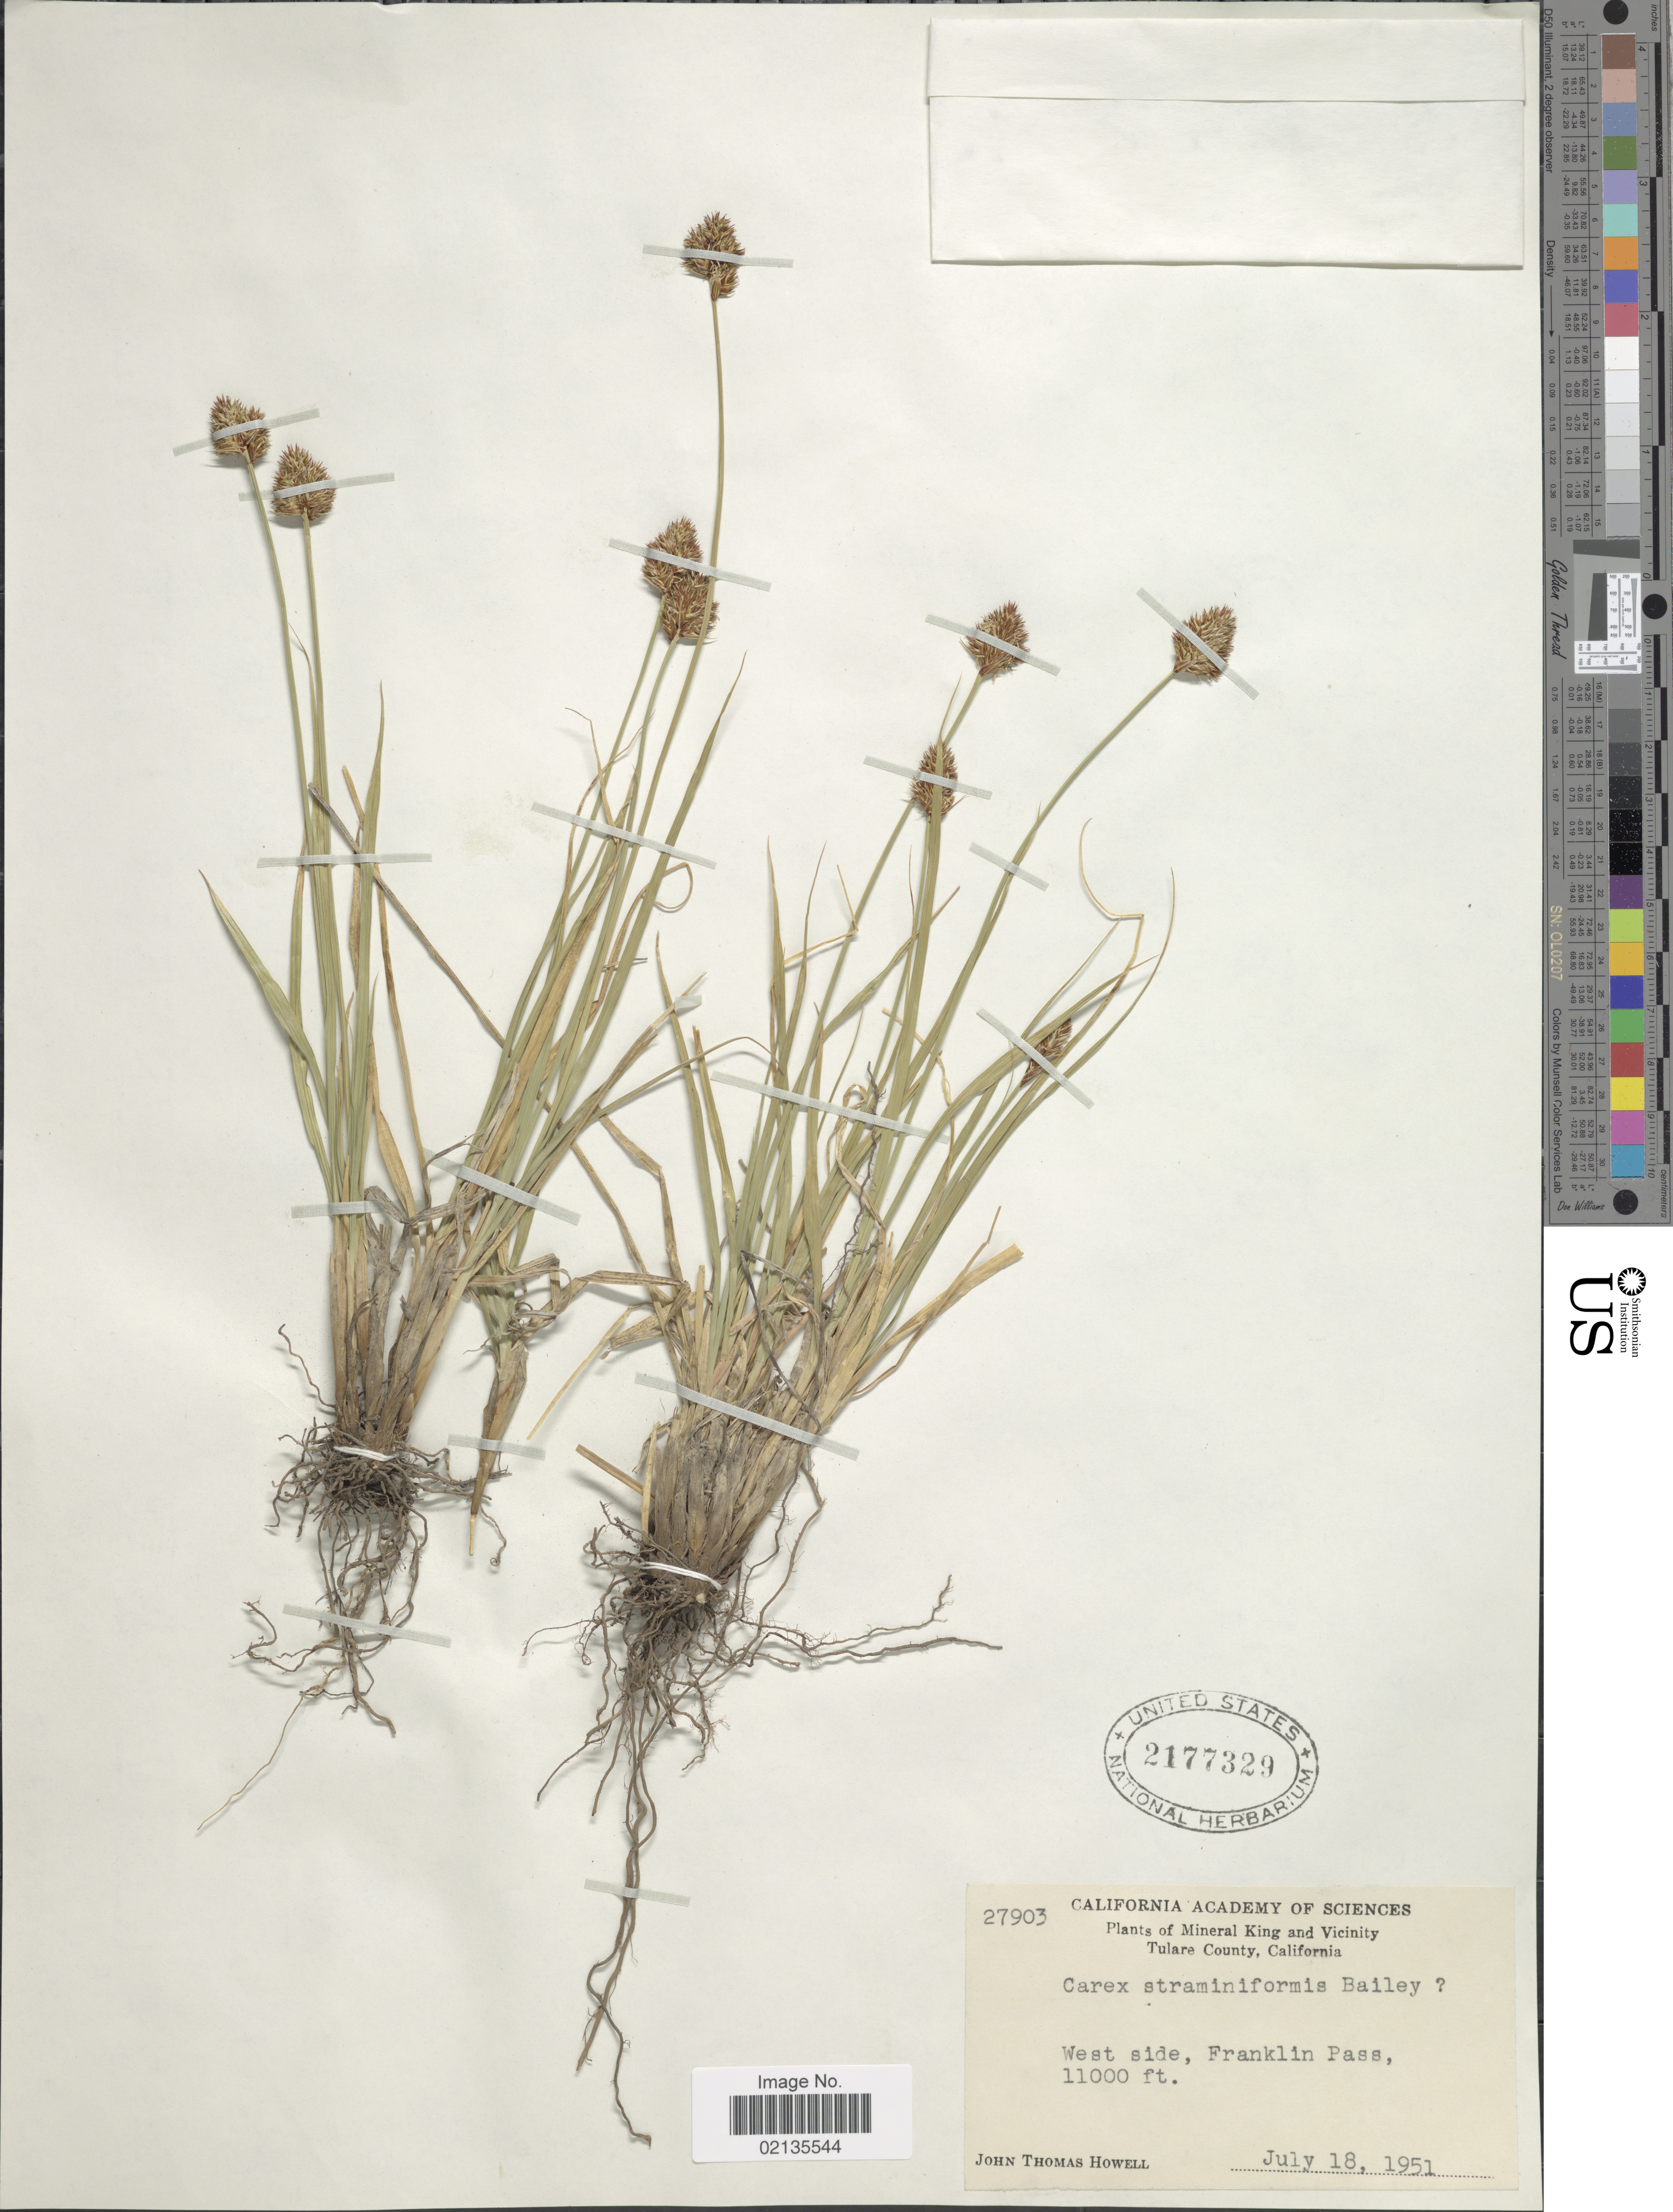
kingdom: Plantae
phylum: Tracheophyta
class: Liliopsida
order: Poales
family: Cyperaceae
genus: Carex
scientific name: Carex straminiformis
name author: L.H. Bailey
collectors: J. T. Howell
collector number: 27903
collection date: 1951-07-18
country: United States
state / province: California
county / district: Tulare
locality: Mineral King and Vicinity Tulare County, west side, Franklin Pass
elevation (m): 3353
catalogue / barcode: US 2177329